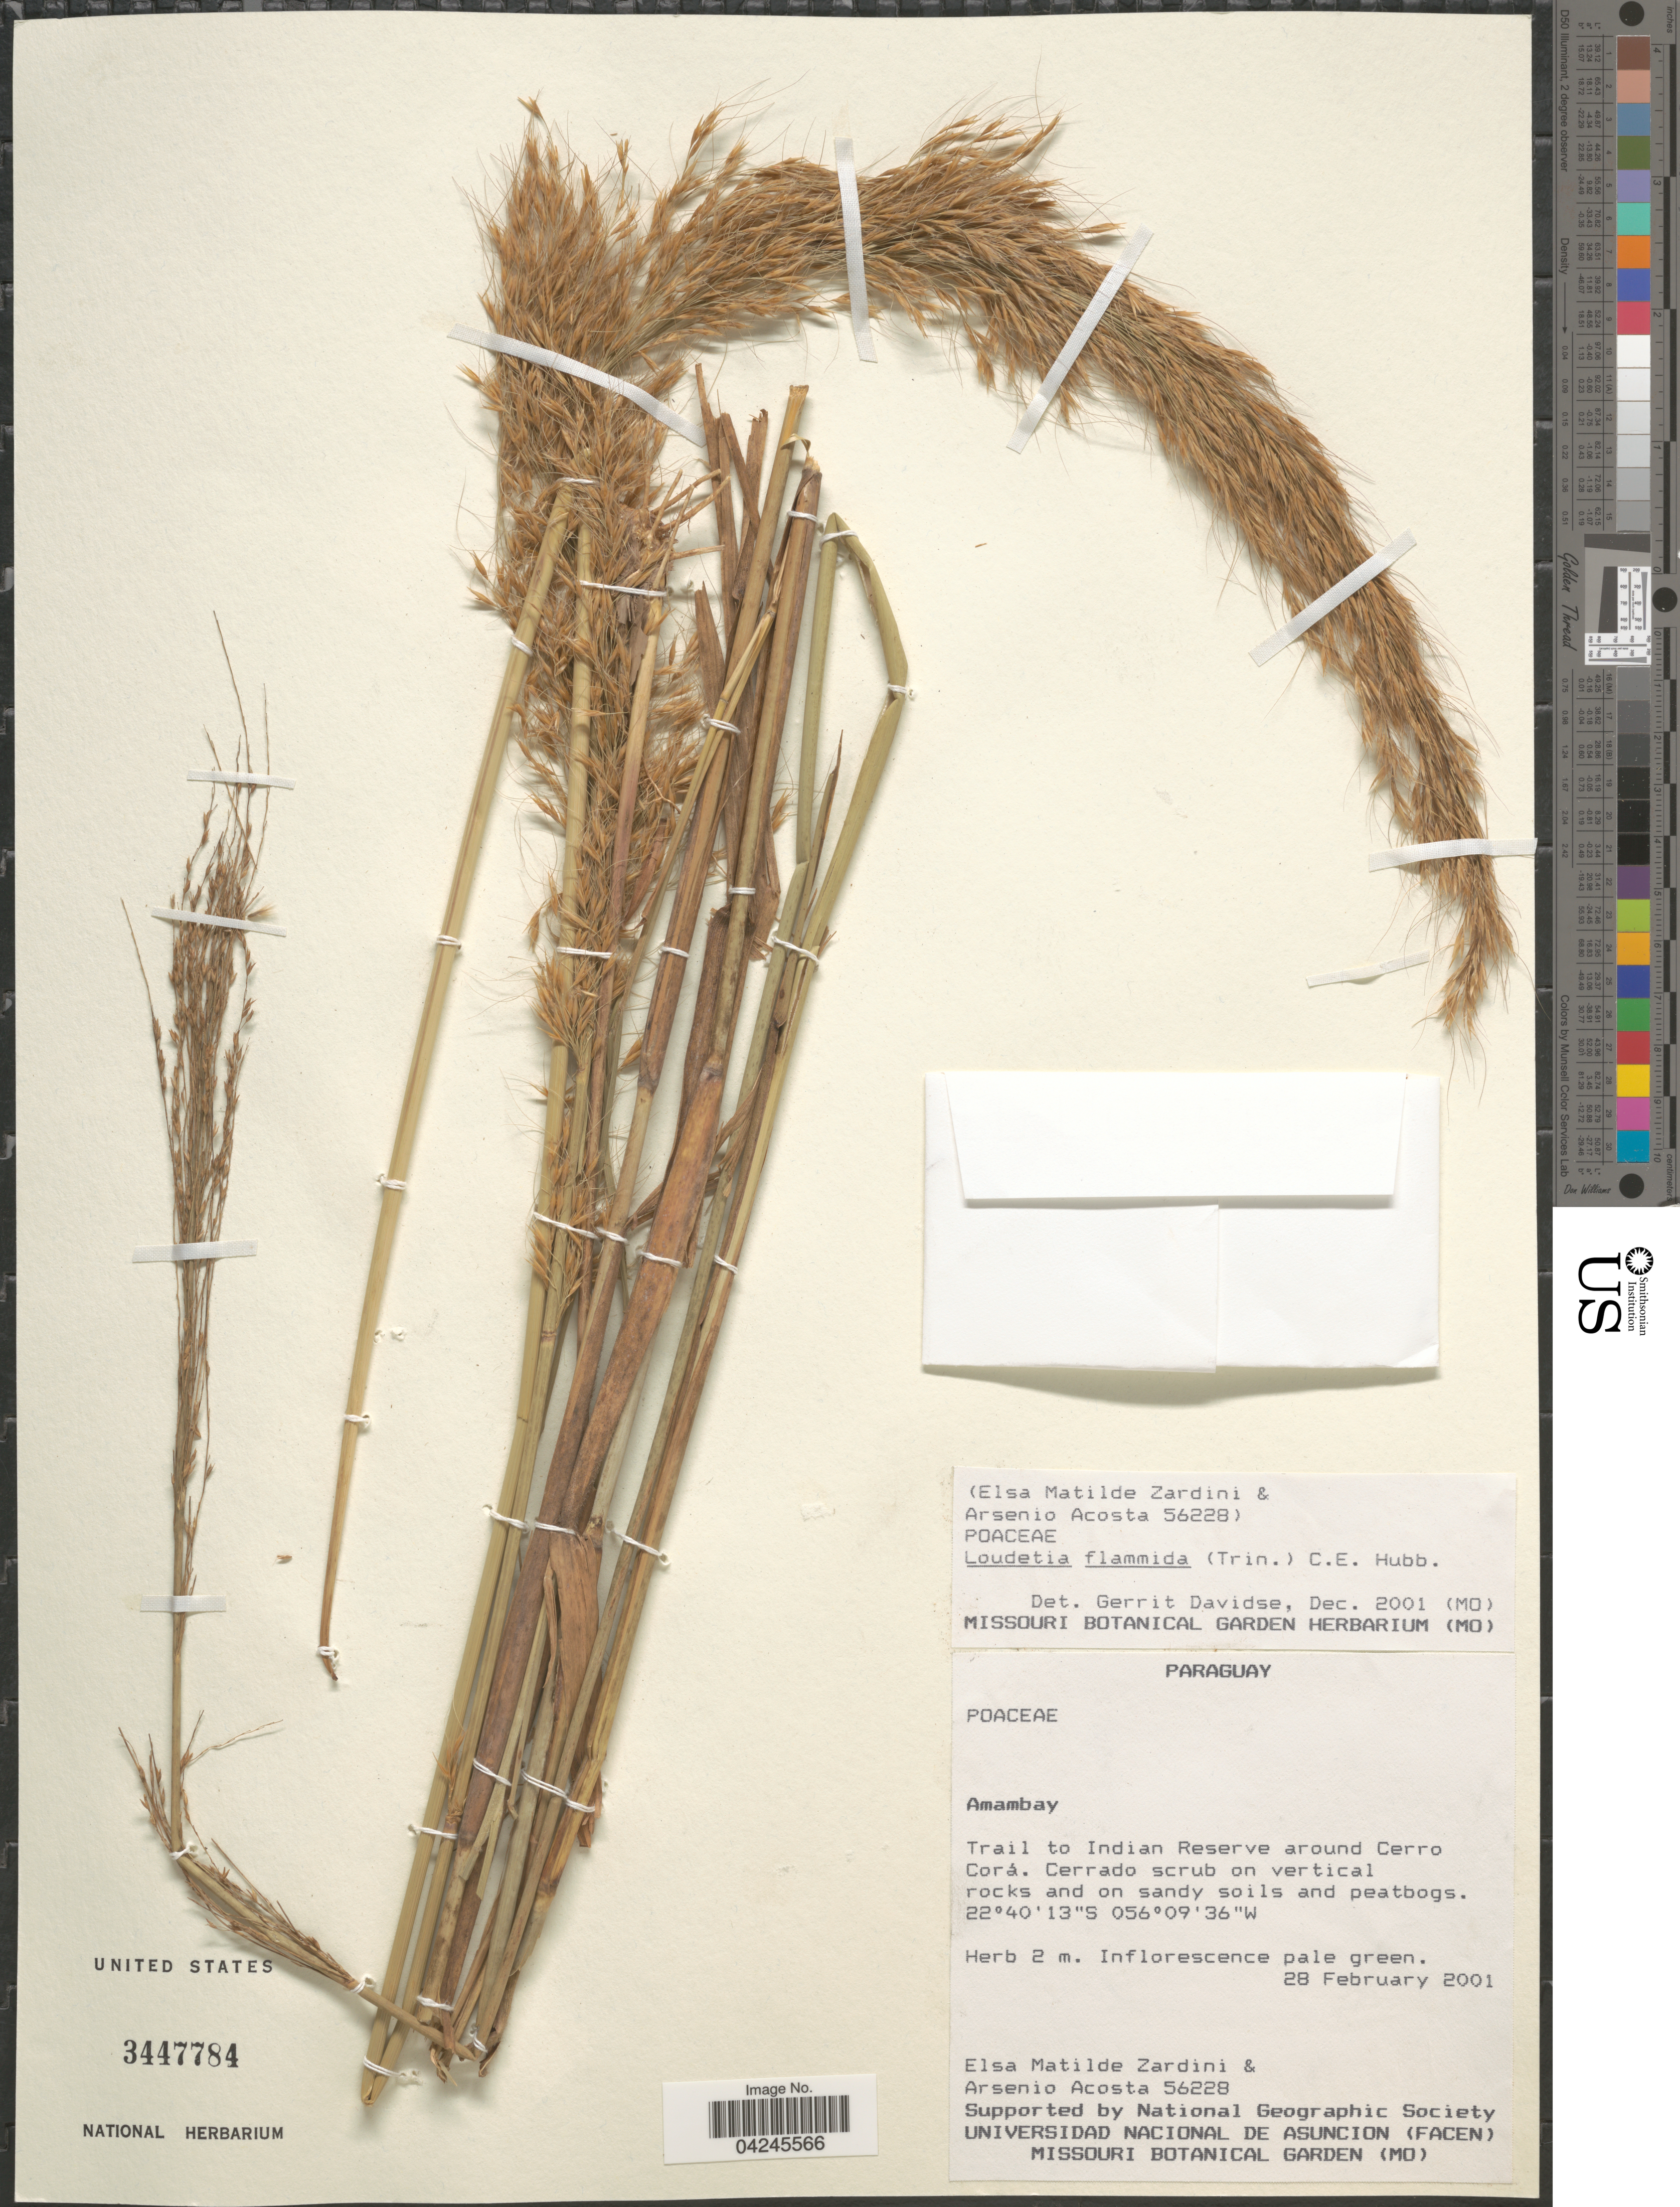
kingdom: Plantae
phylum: Tracheophyta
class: Liliopsida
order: Poales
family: Poaceae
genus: Loudetia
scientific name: Loudetia flammida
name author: (Trin.) C. E. Hubb.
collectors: E. M. Zardini & A. Acosta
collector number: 56228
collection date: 2001-02-28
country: Paraguay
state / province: Amambay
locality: Trail to Indian Reserve around Cerro Corá.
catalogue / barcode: US 3447784